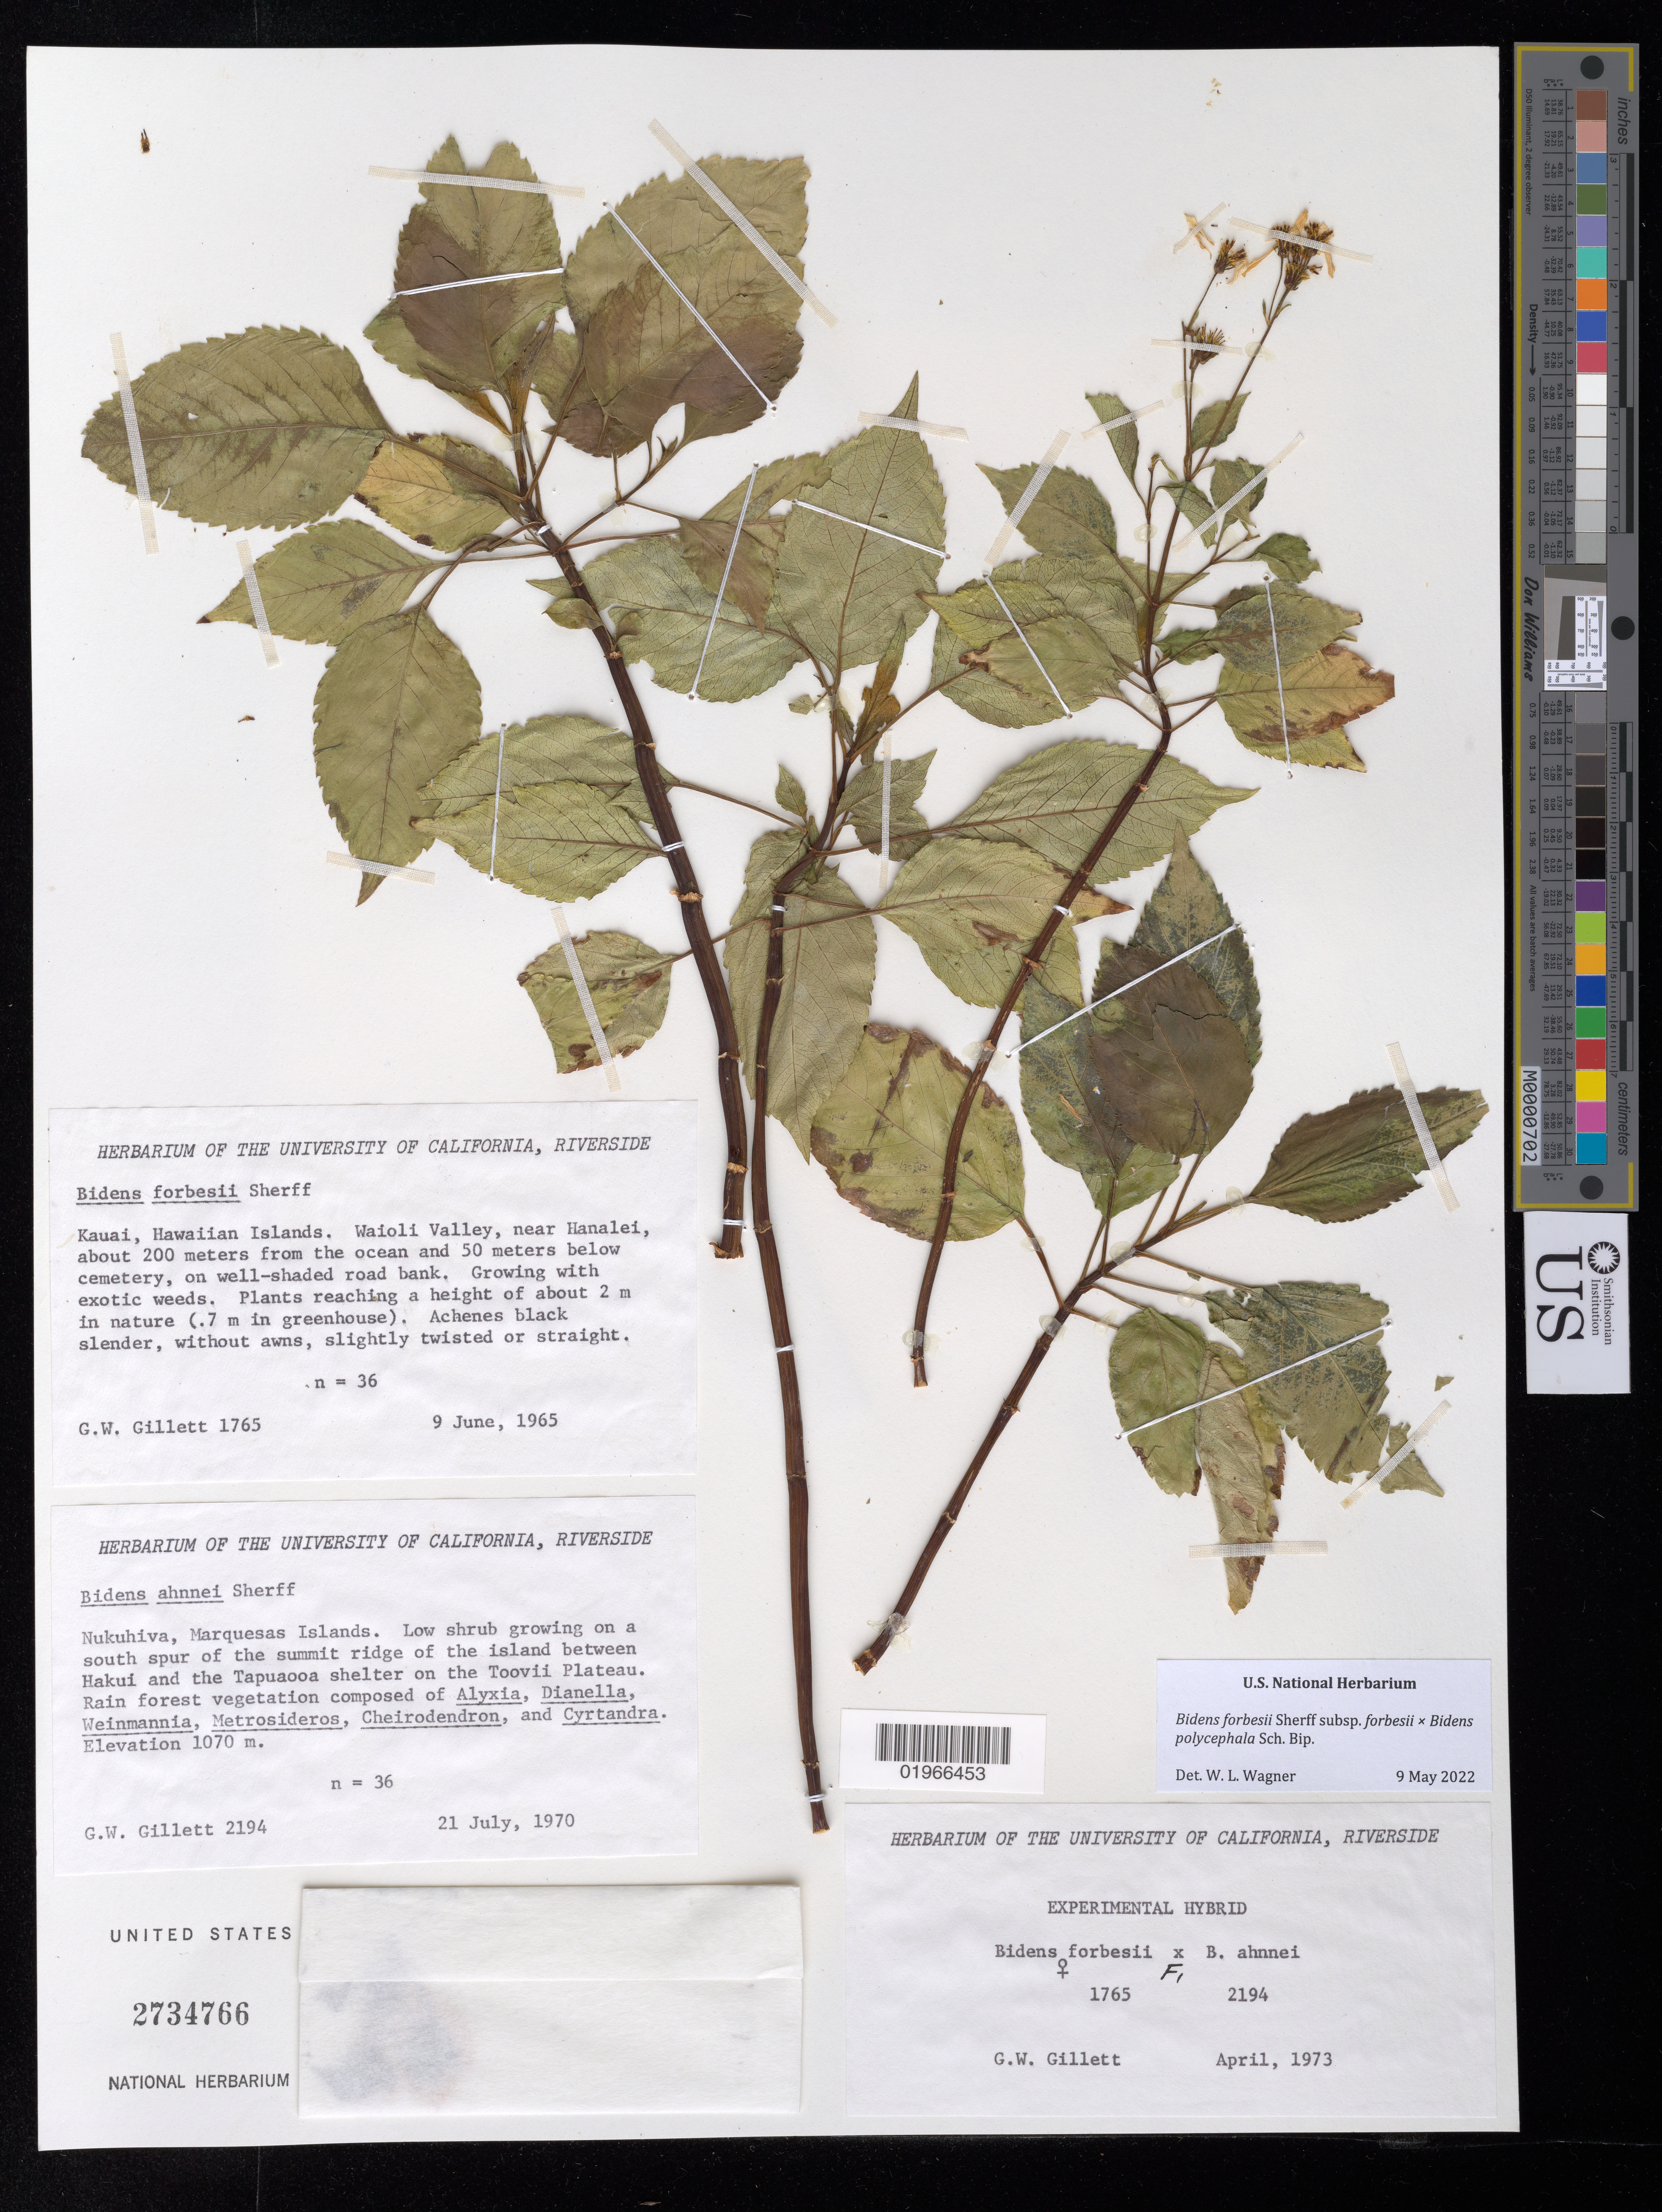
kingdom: Plantae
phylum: Tracheophyta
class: Magnoliopsida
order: Asterales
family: Asteraceae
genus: Bidens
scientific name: Bidens forbesii subsp. forbesii x B. polycephala Sch. Bip.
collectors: G. Gillett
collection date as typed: Apr 1973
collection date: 1973-04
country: United States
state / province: California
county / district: Riverside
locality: University of California, Riverside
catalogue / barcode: US 2734766